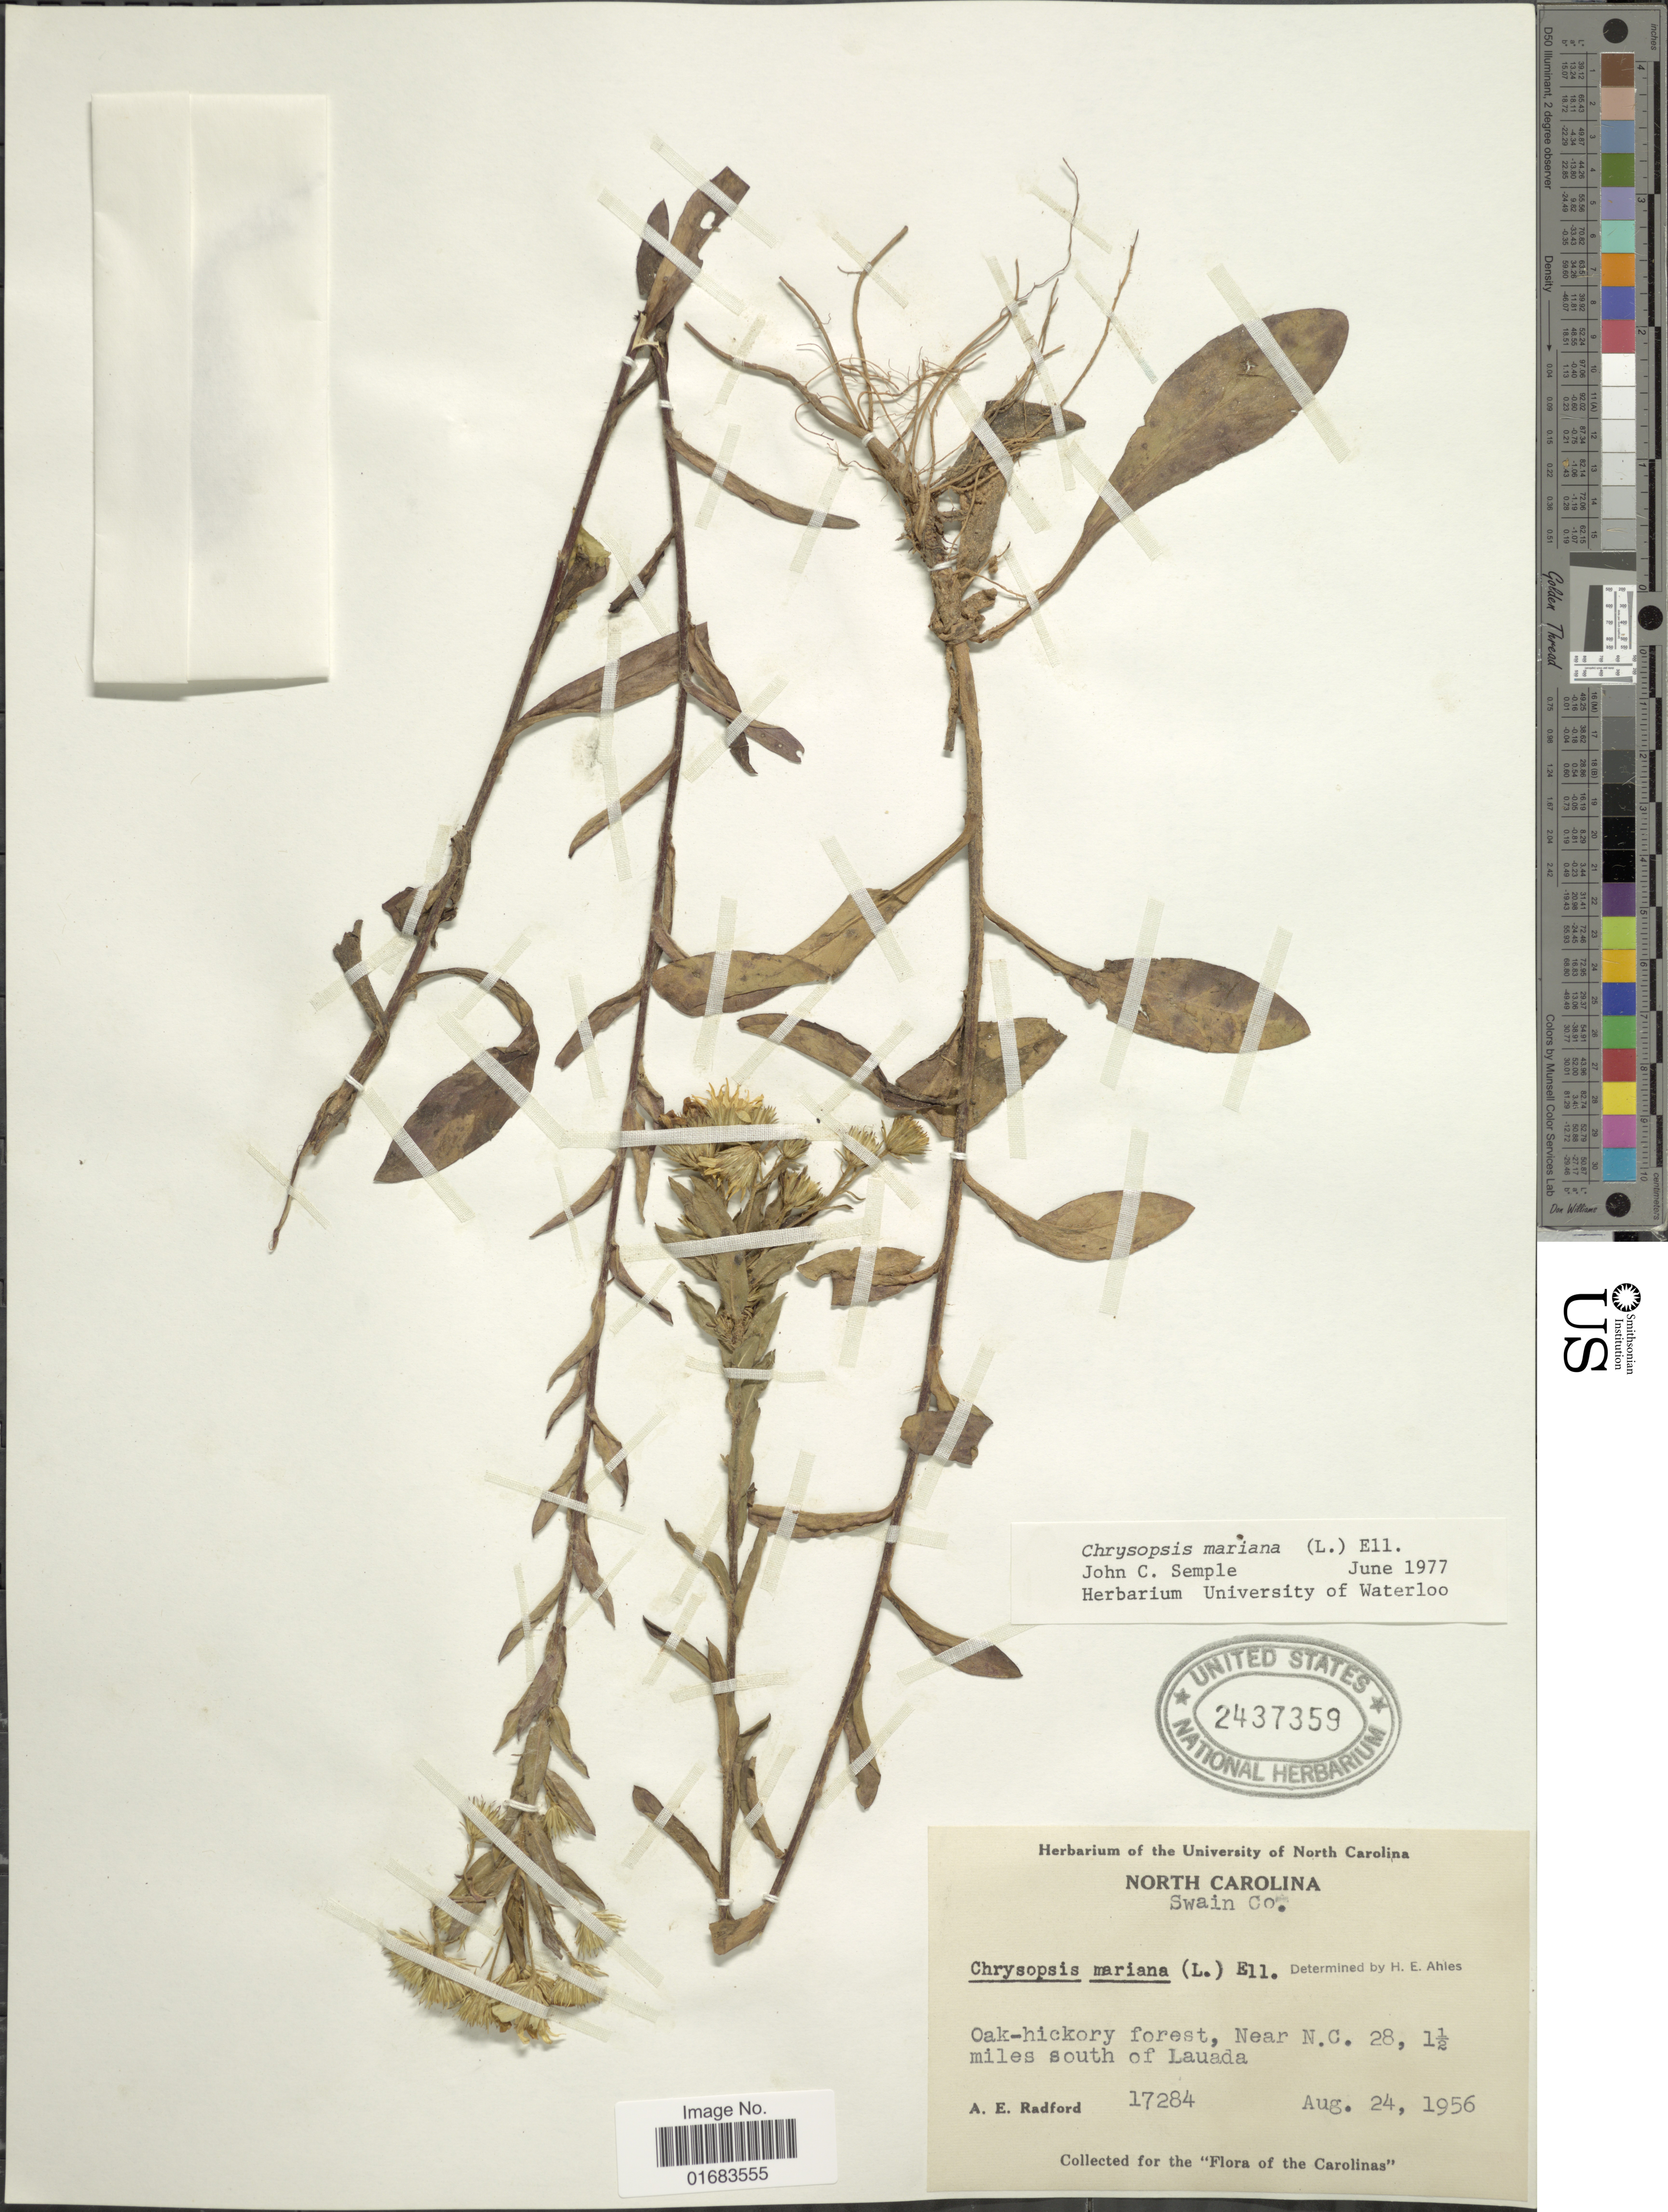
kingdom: Plantae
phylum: Tracheophyta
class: Magnoliopsida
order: Asterales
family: Asteraceae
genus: Chrysopsis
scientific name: Chrysopsis mariana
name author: (L.) Elliott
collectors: A. E. Radford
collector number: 17284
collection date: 1956-08-24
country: United States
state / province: North Carolina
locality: Swain Co. Oak - hickory forest, near N.C. 28, 1½ miles south of Lauada.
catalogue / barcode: US 2437359